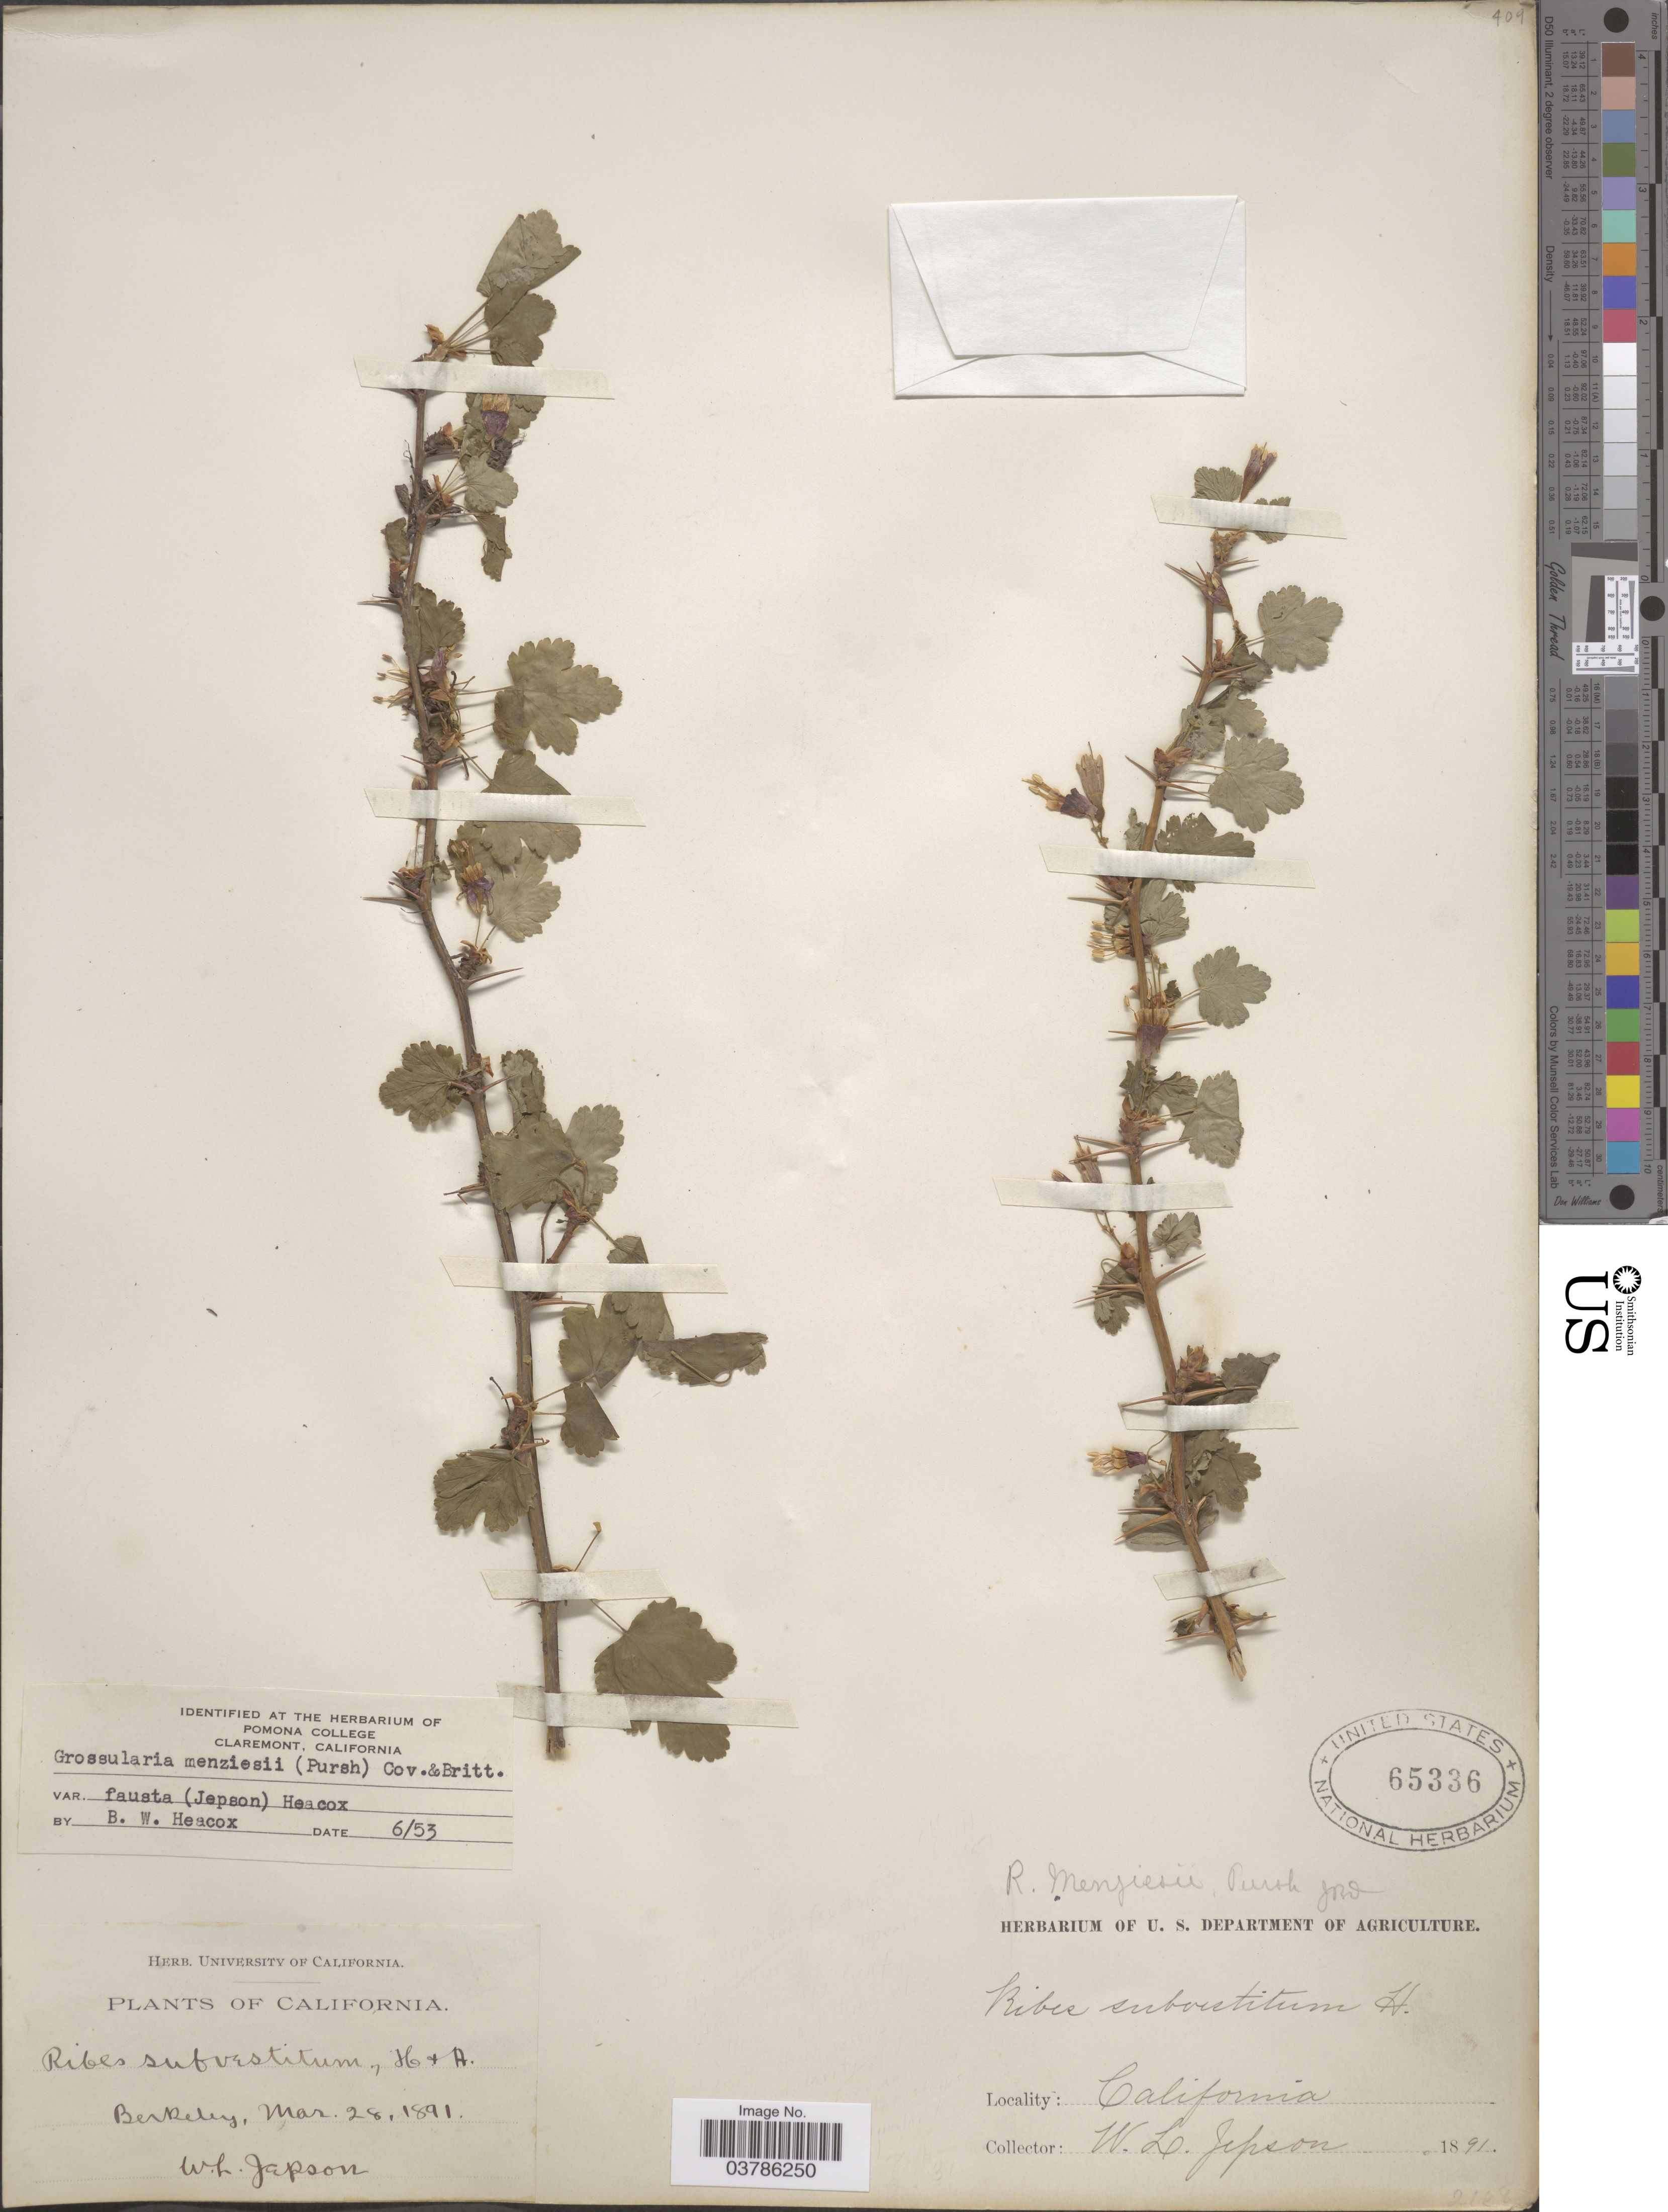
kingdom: Plantae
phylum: Tracheophyta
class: Magnoliopsida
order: Saxifragales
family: Grossulariaceae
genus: Ribes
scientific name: Ribes menziesii var. faustum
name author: Jeps.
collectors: W. L. Jepson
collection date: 1891-03-28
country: United States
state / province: California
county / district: Alameda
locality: Berkeley.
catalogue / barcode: US 65336